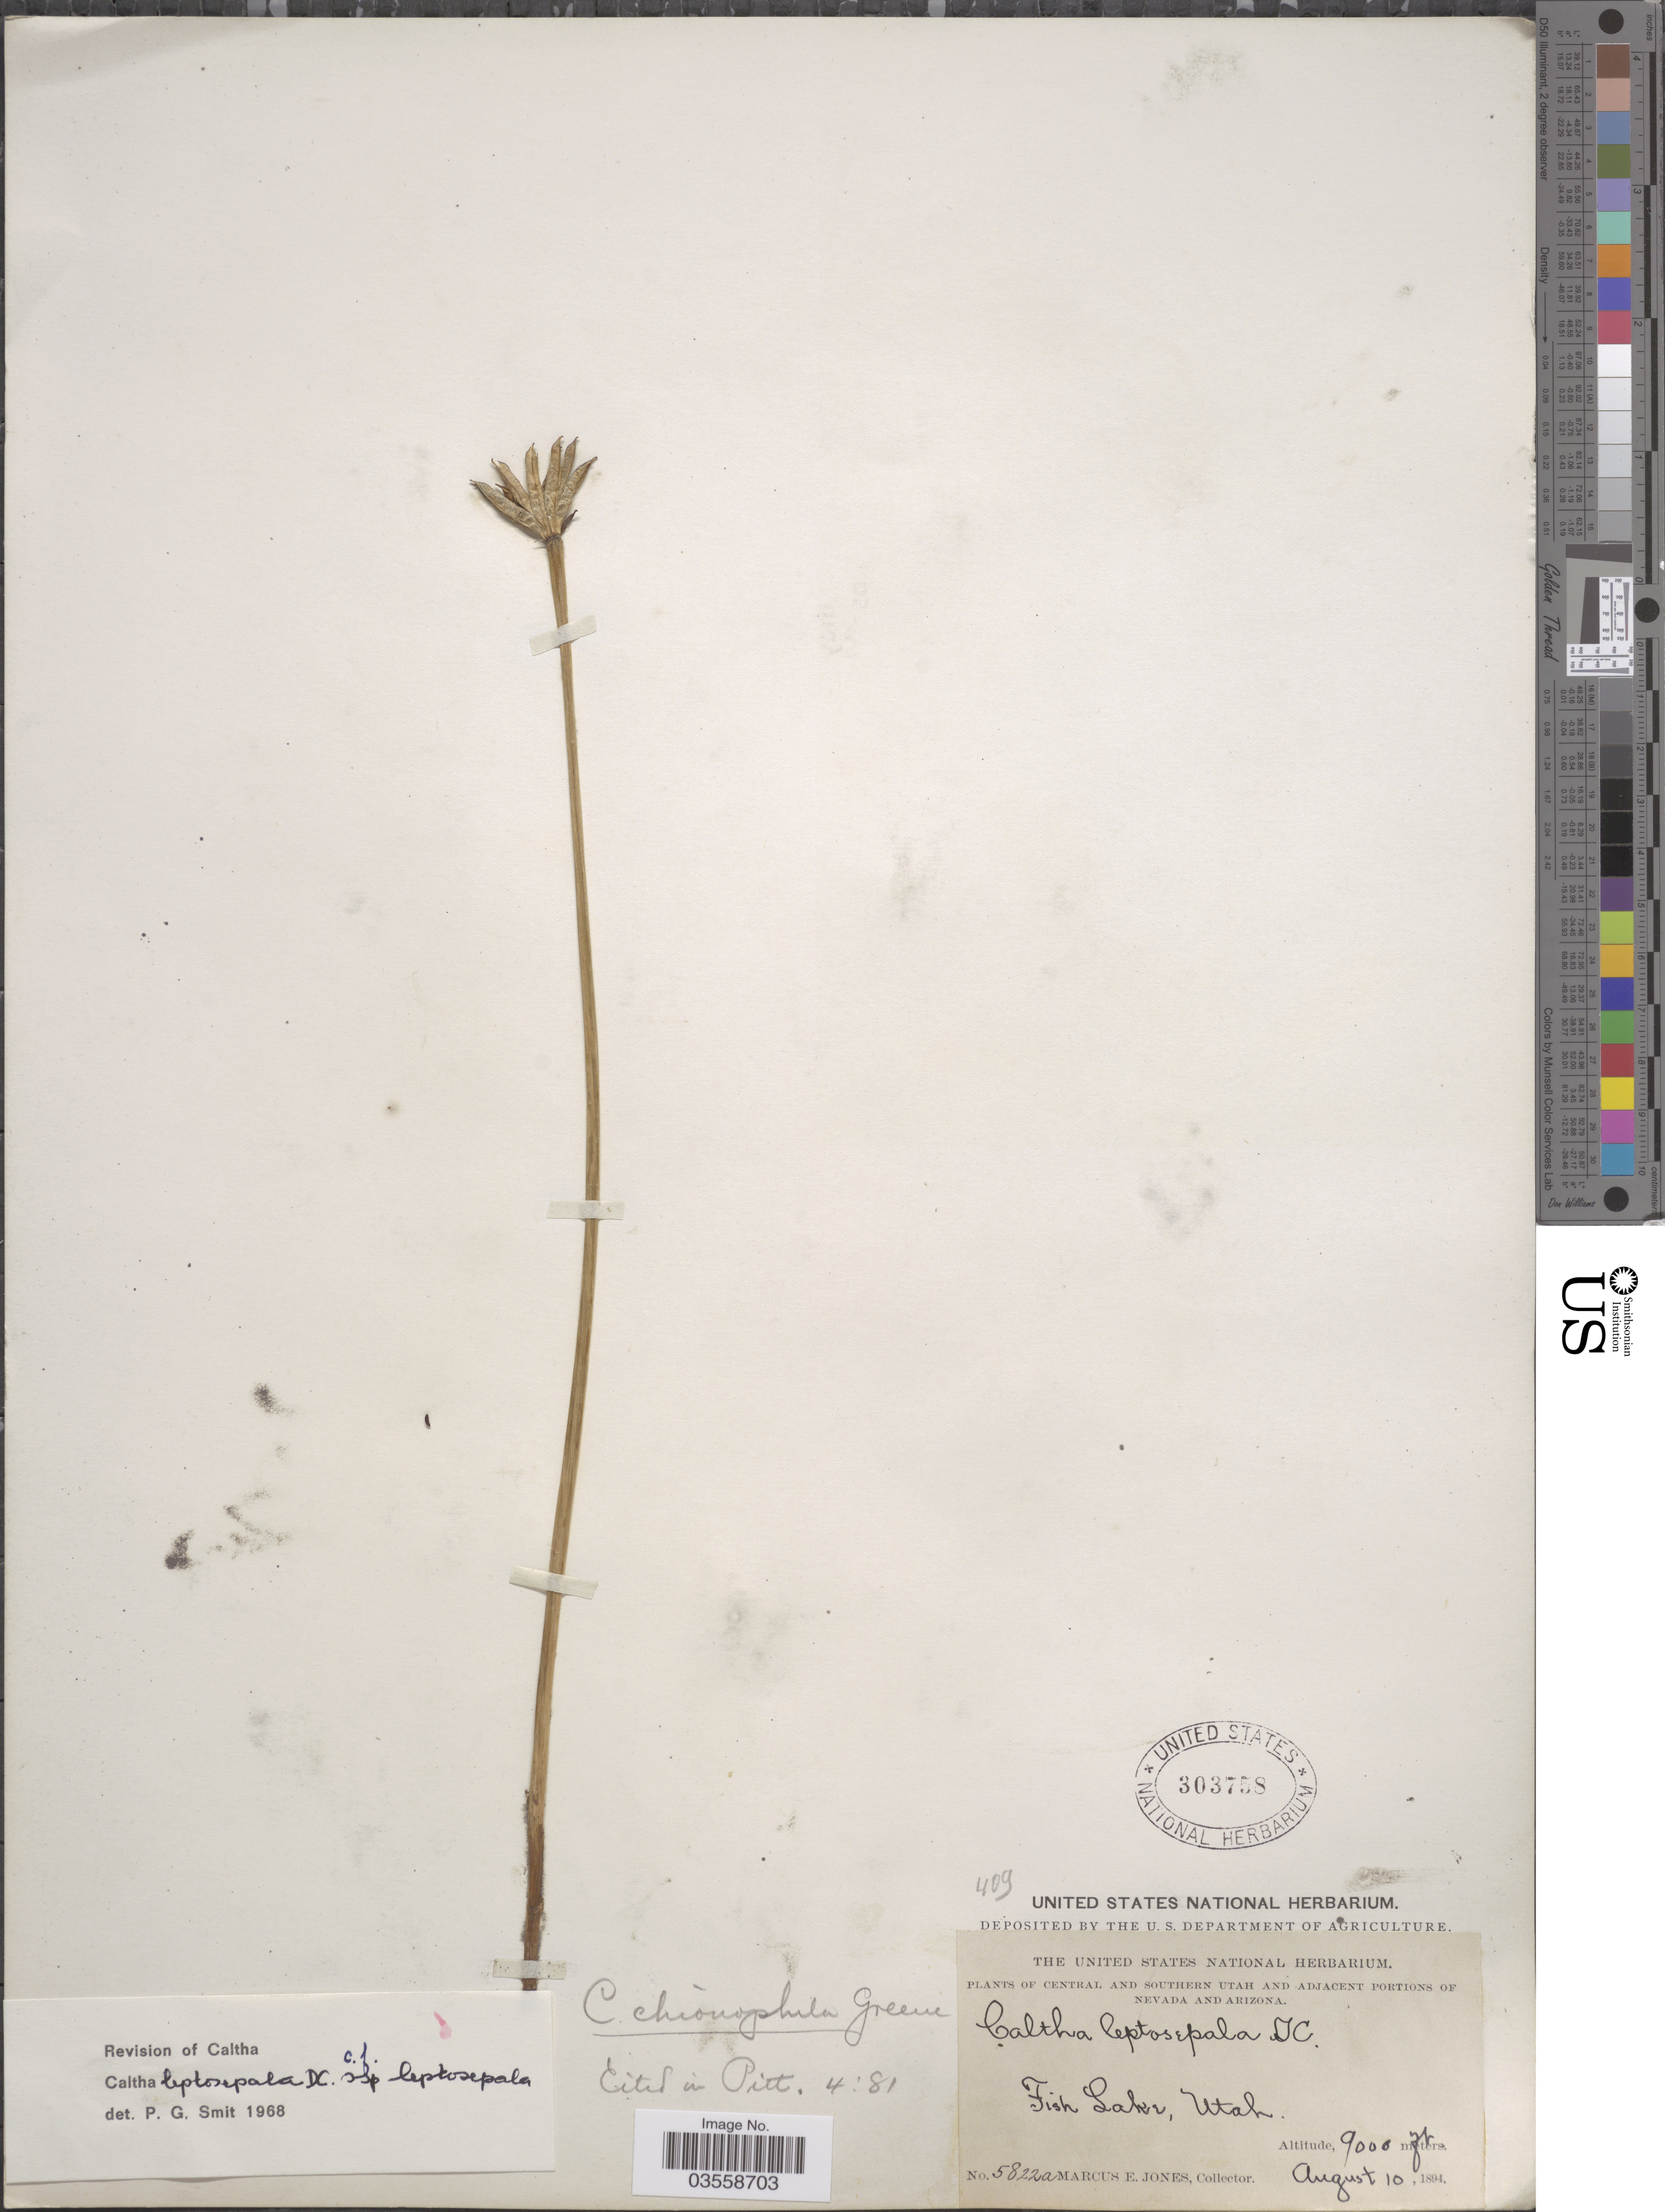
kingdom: Plantae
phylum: Tracheophyta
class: Magnoliopsida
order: Ranunculales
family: Ranunculaceae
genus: Caltha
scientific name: Caltha leptosepala subsp. leptosepala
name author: DC.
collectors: M. E. Jones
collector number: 5822a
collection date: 1894-08-10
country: United States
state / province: Utah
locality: Central and southern Utah. Fish Lake.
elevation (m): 2743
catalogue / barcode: US 303758